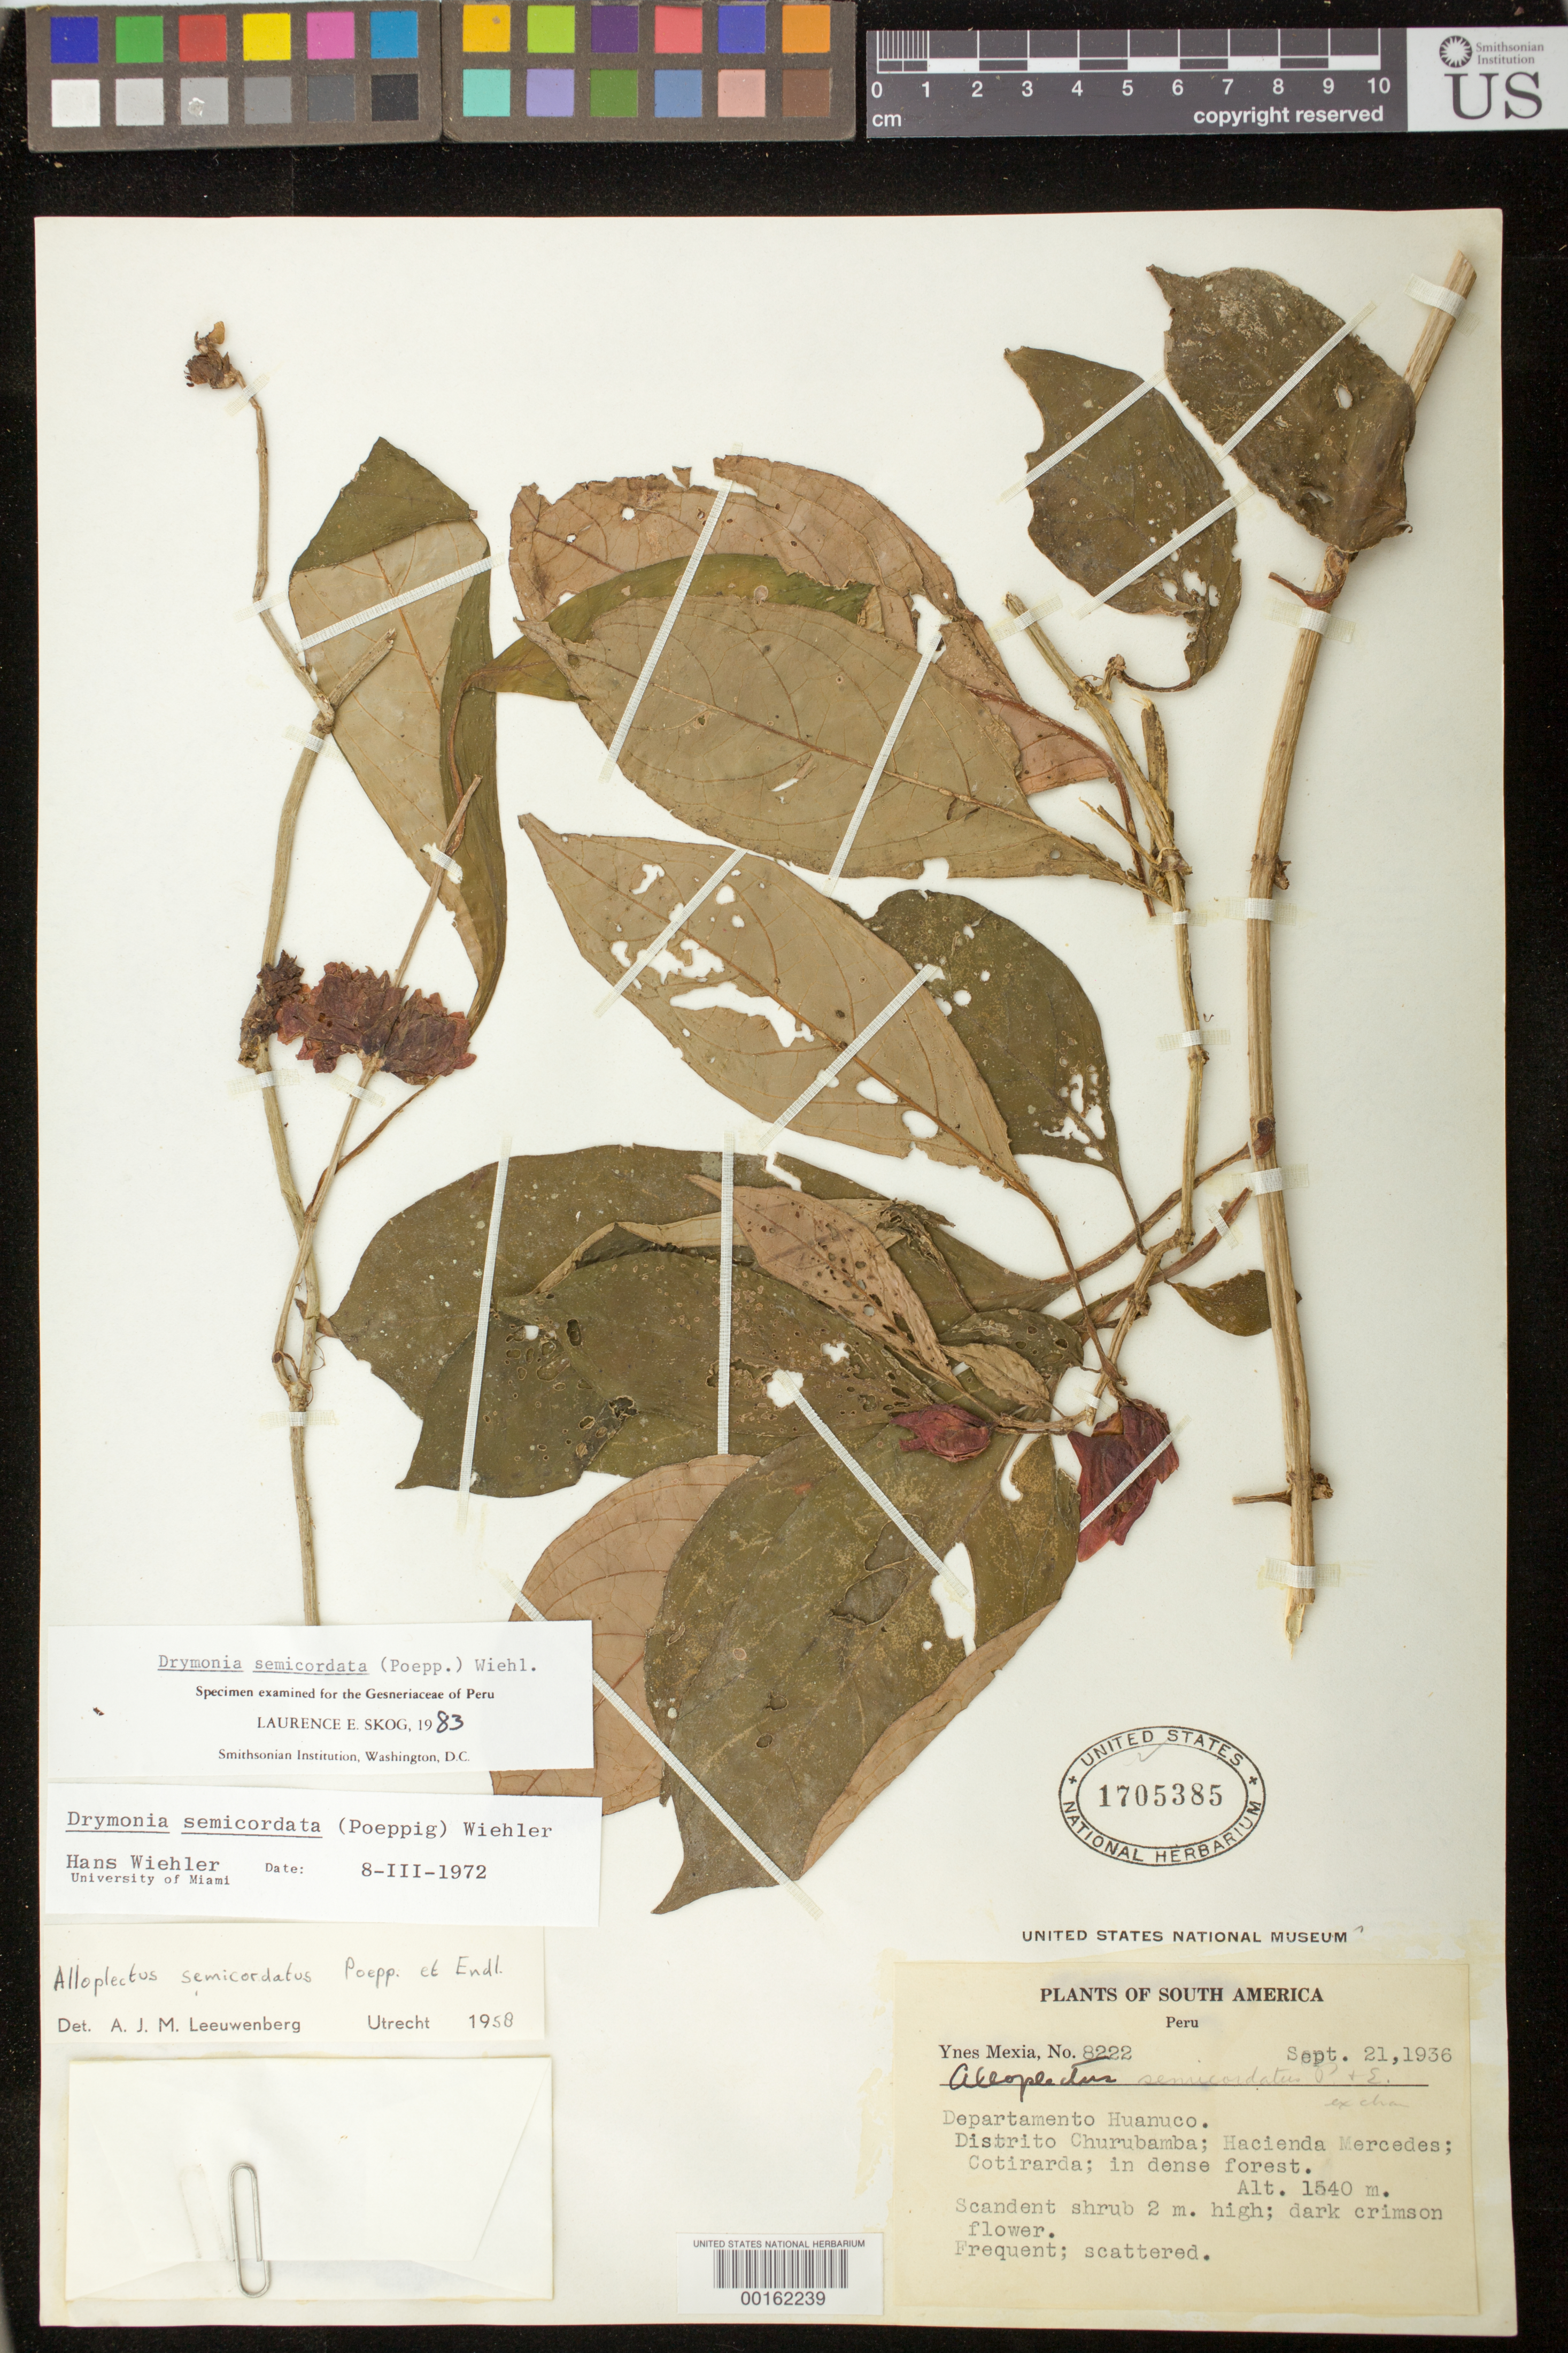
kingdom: Plantae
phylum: Tracheophyta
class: Magnoliopsida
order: Lamiales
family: Gesneriaceae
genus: Drymonia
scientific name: Drymonia semicordata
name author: (Poepp.) Wiehler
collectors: Y. Mexia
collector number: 8222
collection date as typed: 21 Sep 1936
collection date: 1936-09-21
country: Peru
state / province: Huánuco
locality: Dist. Churubamba, Hacienda Mercedes, Cotirarda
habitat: In dense forest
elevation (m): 1540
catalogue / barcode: US 1705385